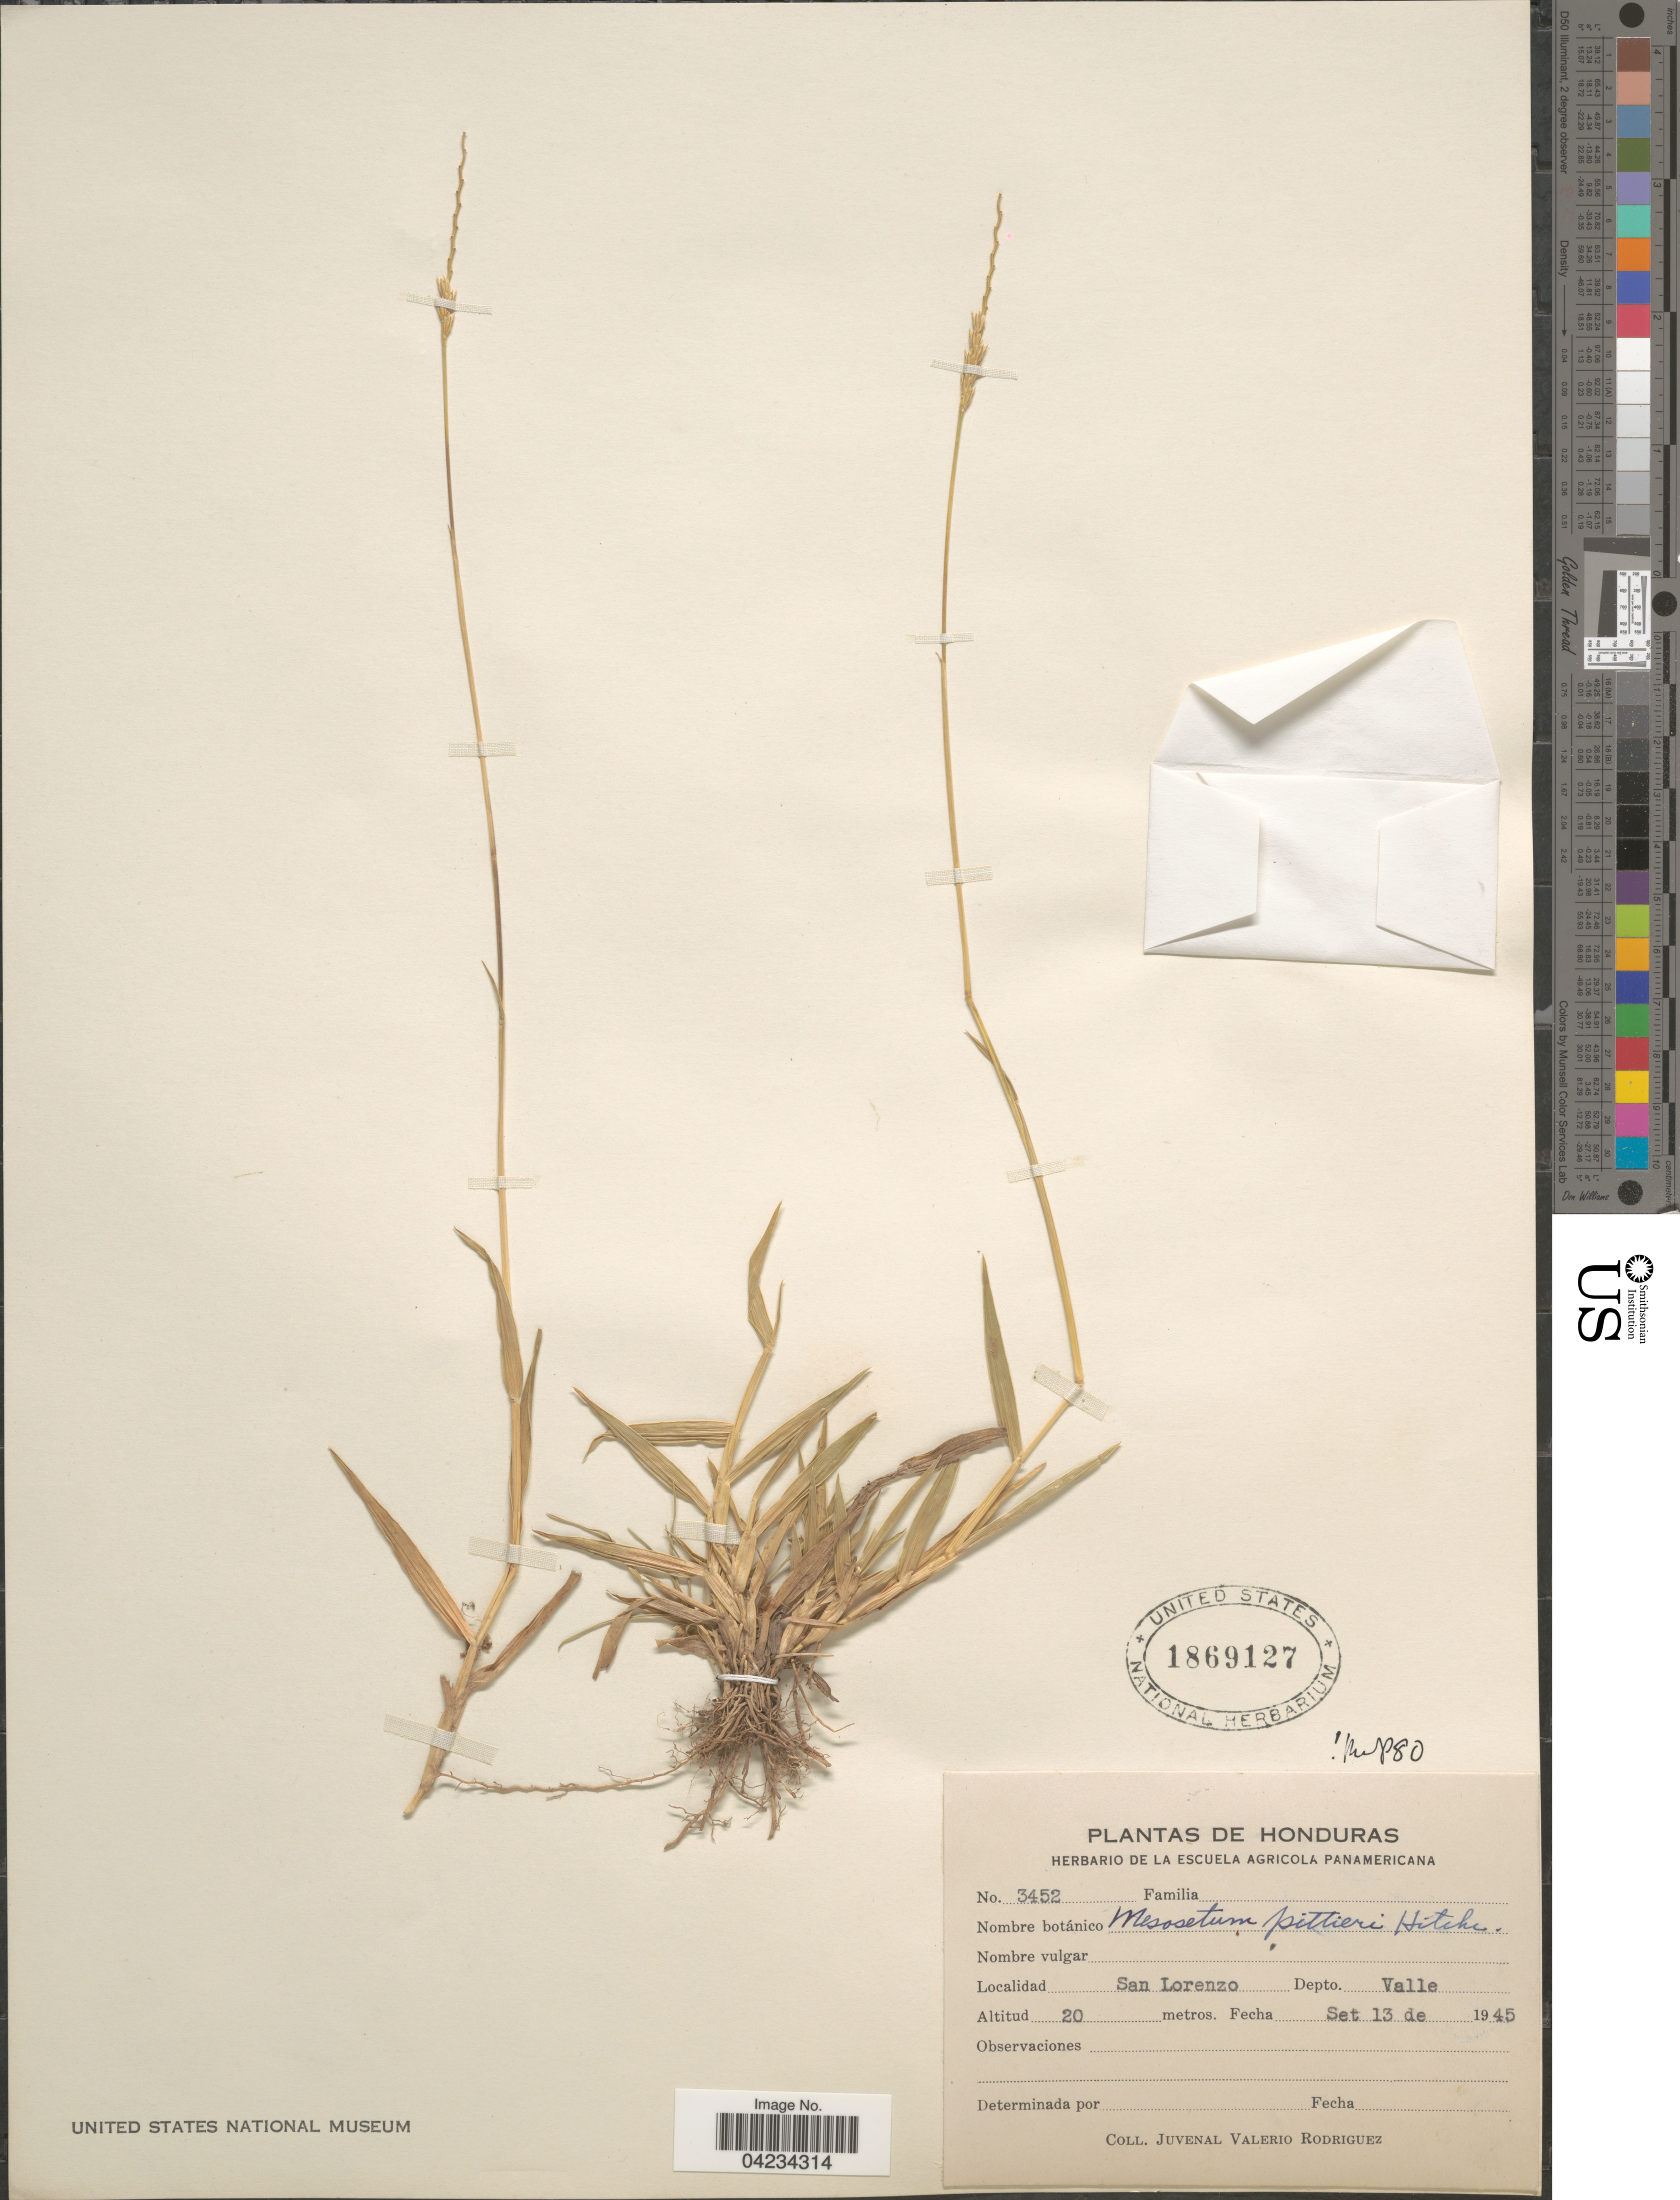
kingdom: Plantae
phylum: Tracheophyta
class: Liliopsida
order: Poales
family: Poaceae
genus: Mesosetum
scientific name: Mesosetum pittieri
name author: Hitchc.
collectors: J. Rodriguez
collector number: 3452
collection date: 1945-09-13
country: Honduras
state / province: Valle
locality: San Lorenzo. Depto. Valle.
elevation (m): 20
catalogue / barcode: US 1869127